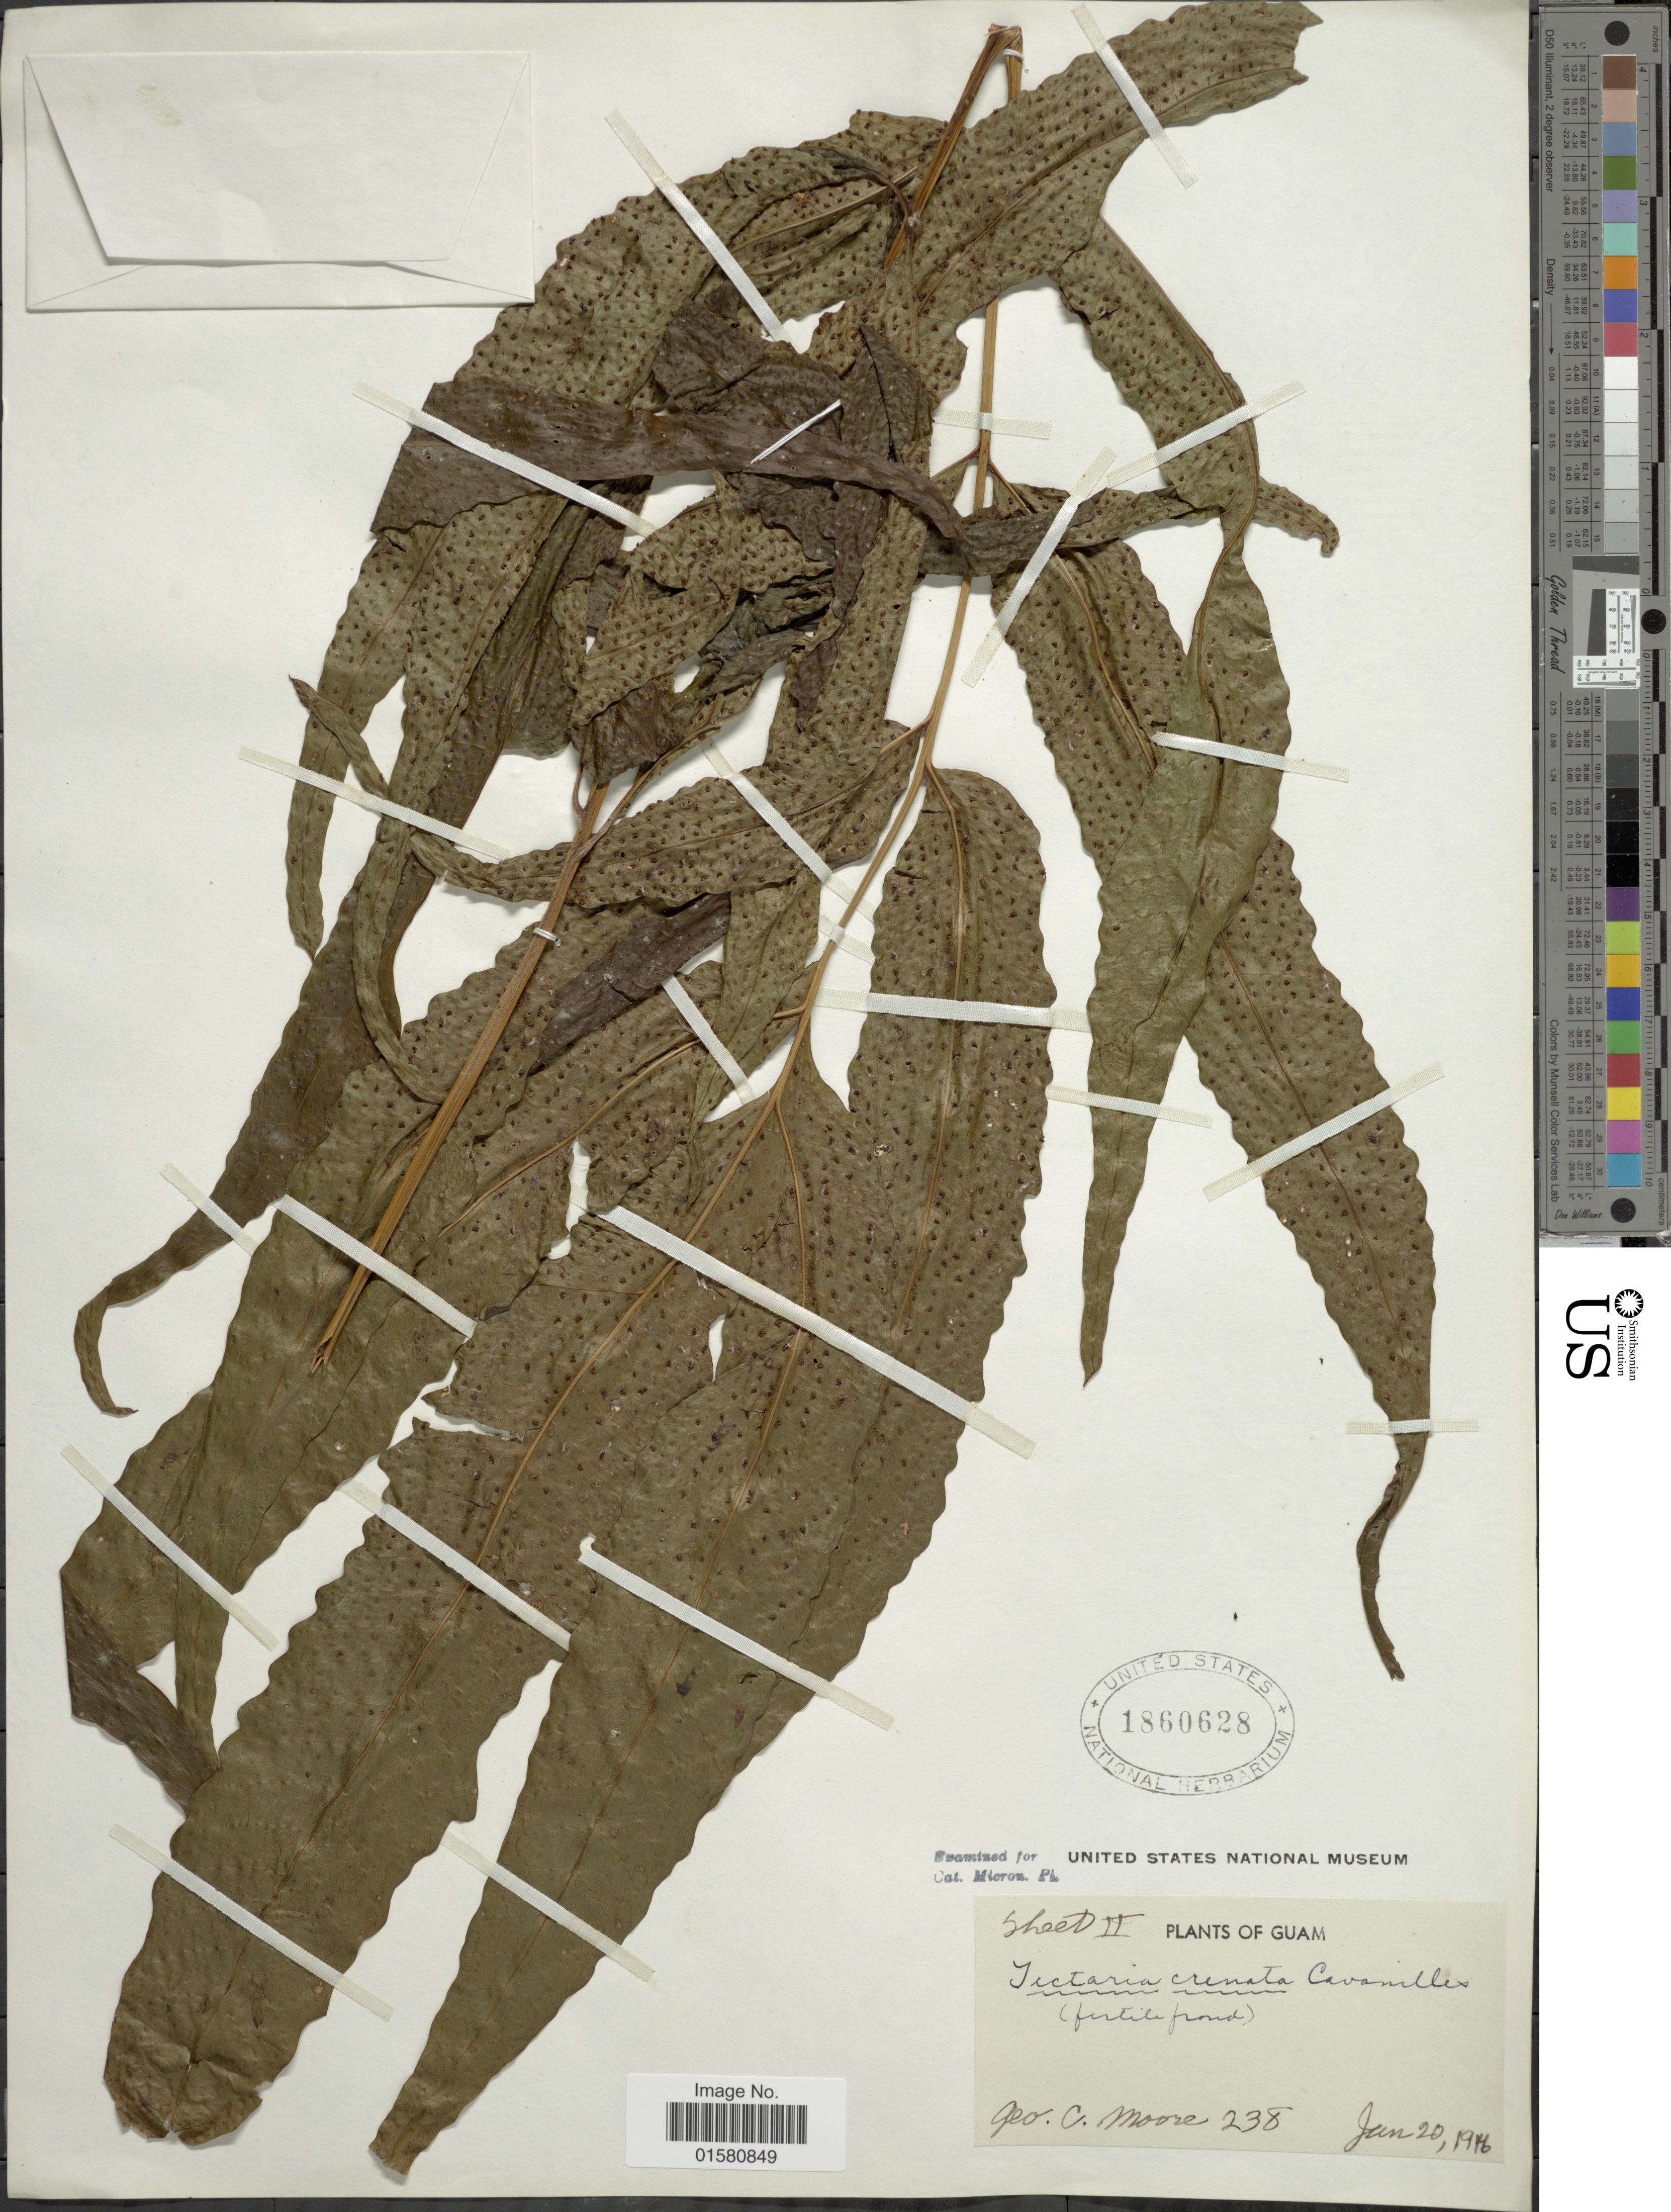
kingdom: Plantae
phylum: Tracheophyta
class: Polypodiopsida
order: Polypodiales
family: Tectariaceae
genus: Tectaria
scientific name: Tectaria crenata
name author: Cav.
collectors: G. C. Moore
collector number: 238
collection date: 1946-01-20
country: Guam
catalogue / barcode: US 1860628